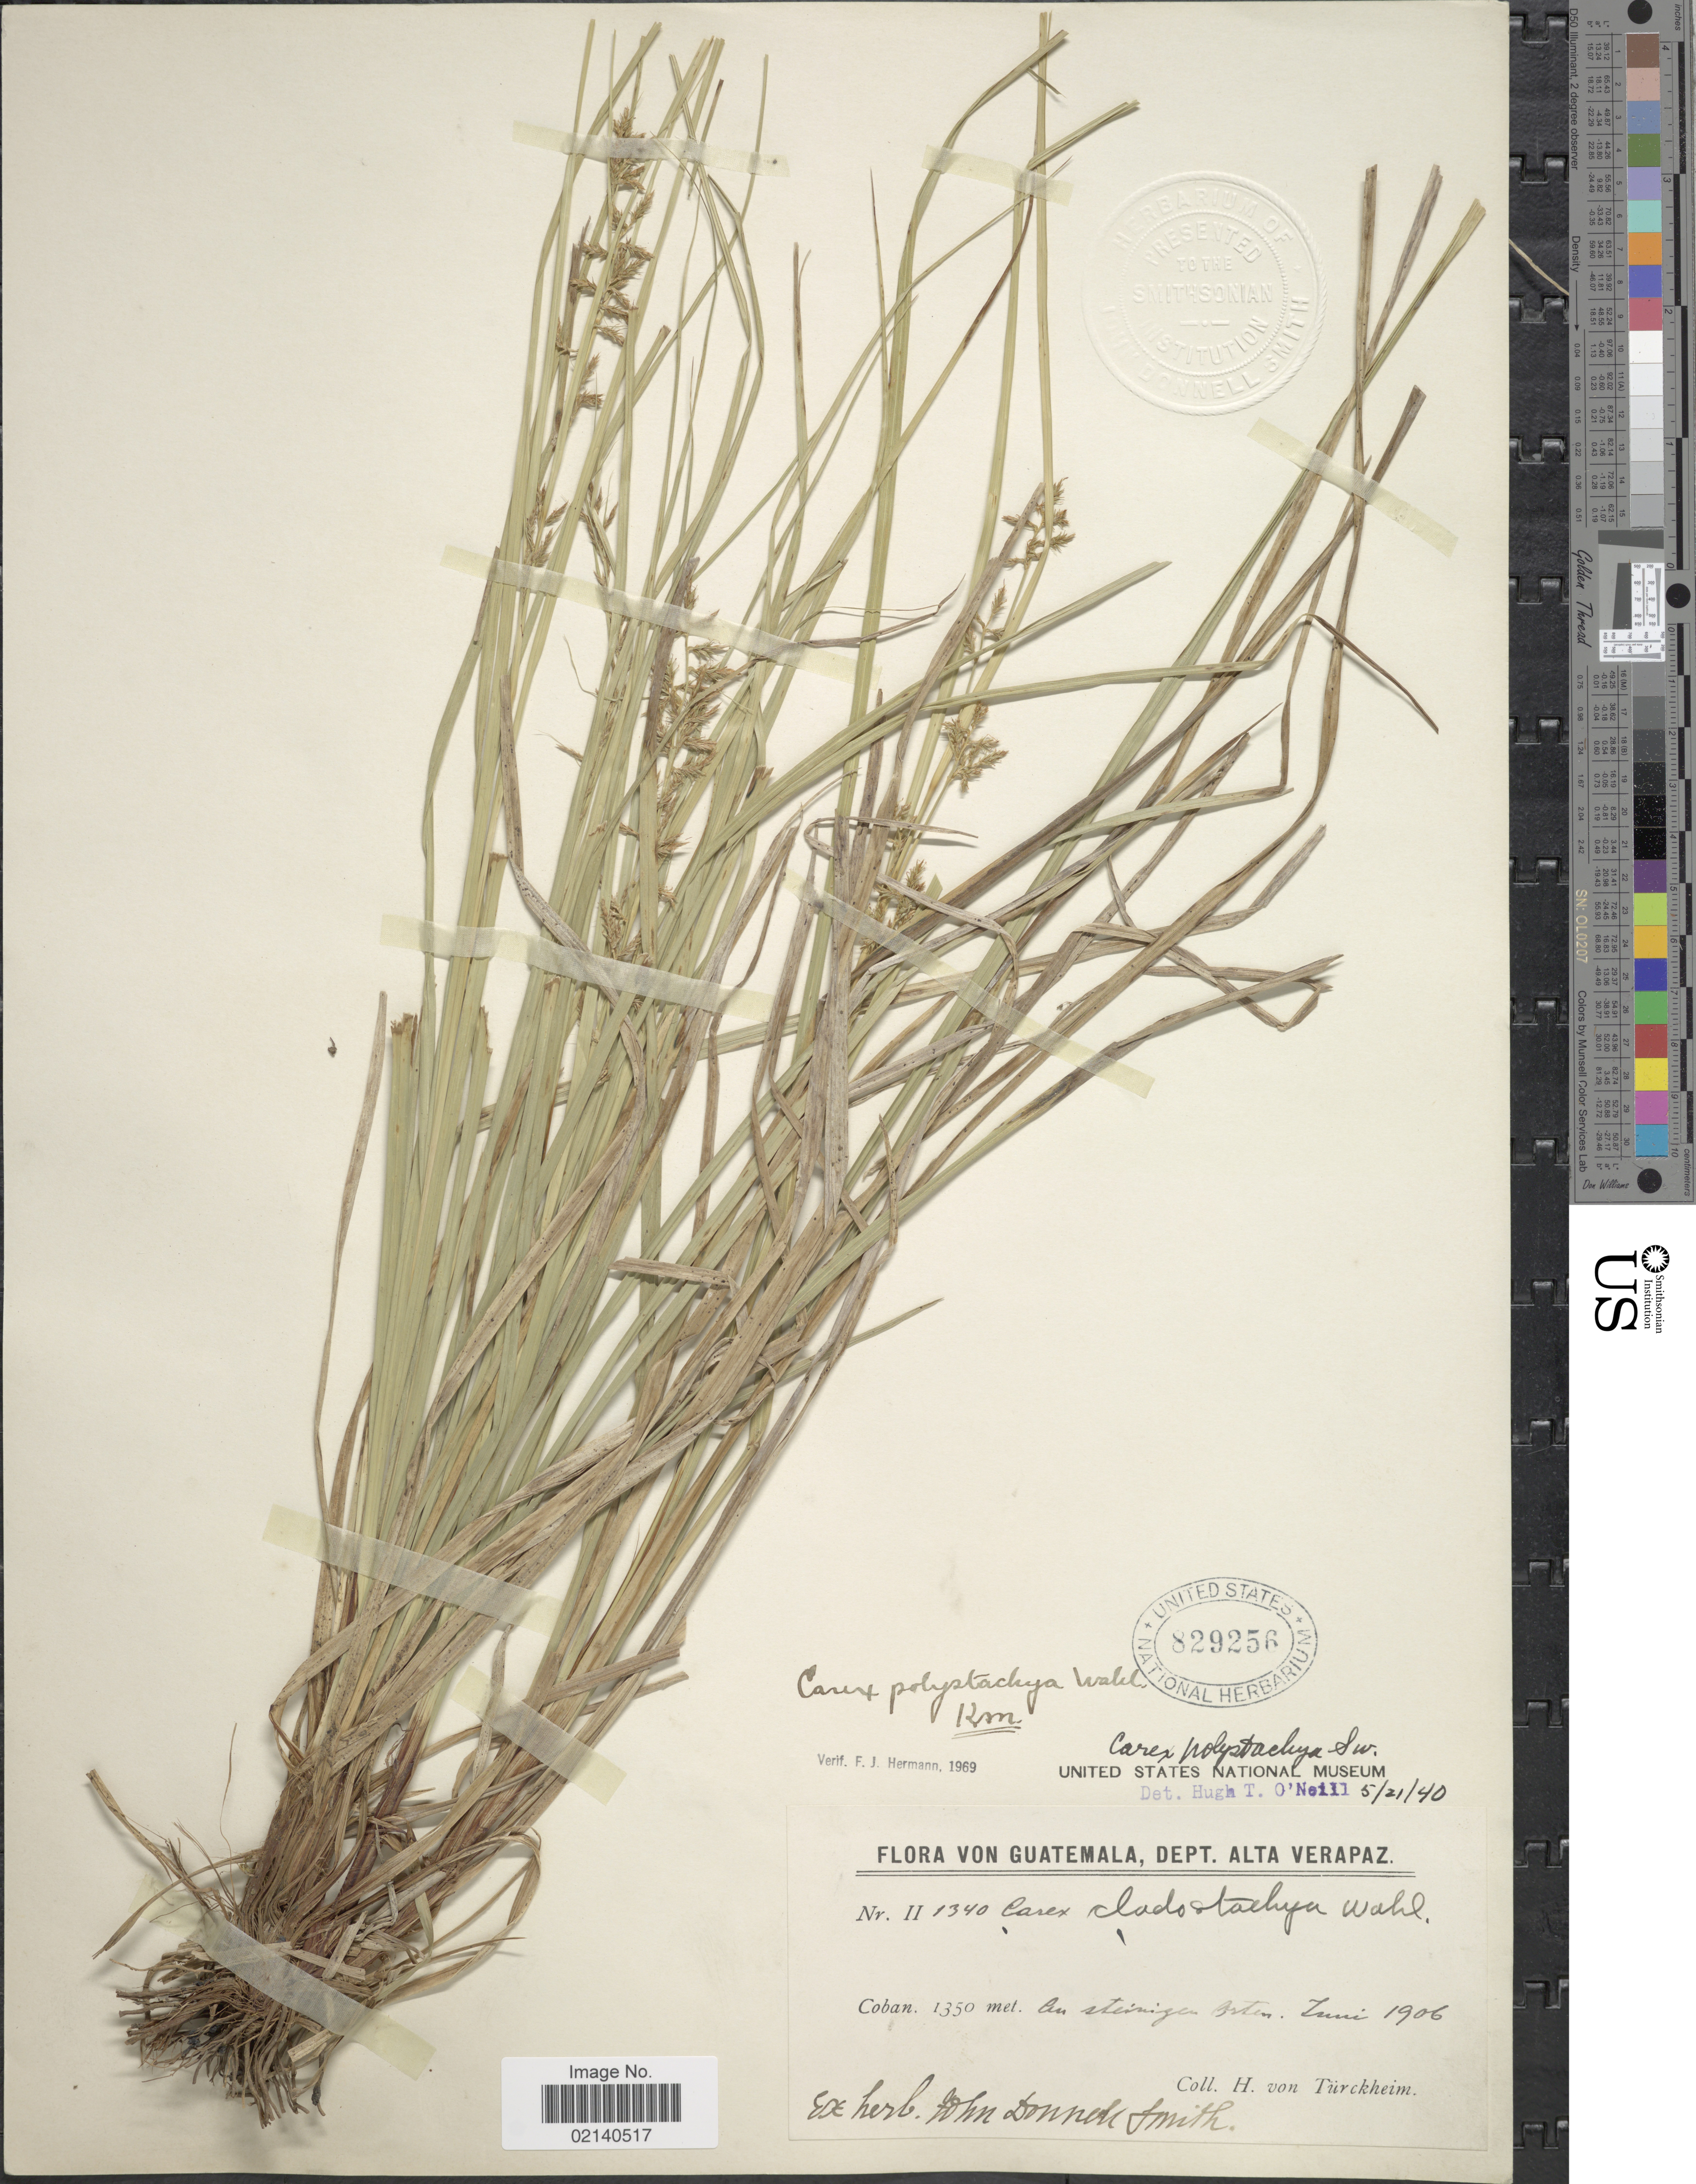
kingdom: Plantae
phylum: Tracheophyta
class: Liliopsida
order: Poales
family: Cyperaceae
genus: Carex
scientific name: Carex polystachya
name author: Sw. ex Wahlenb.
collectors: H. von Türckheim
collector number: II 1340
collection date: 1906-06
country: Guatemala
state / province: Alta Verapaz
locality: Coban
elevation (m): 1350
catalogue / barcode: US 829256